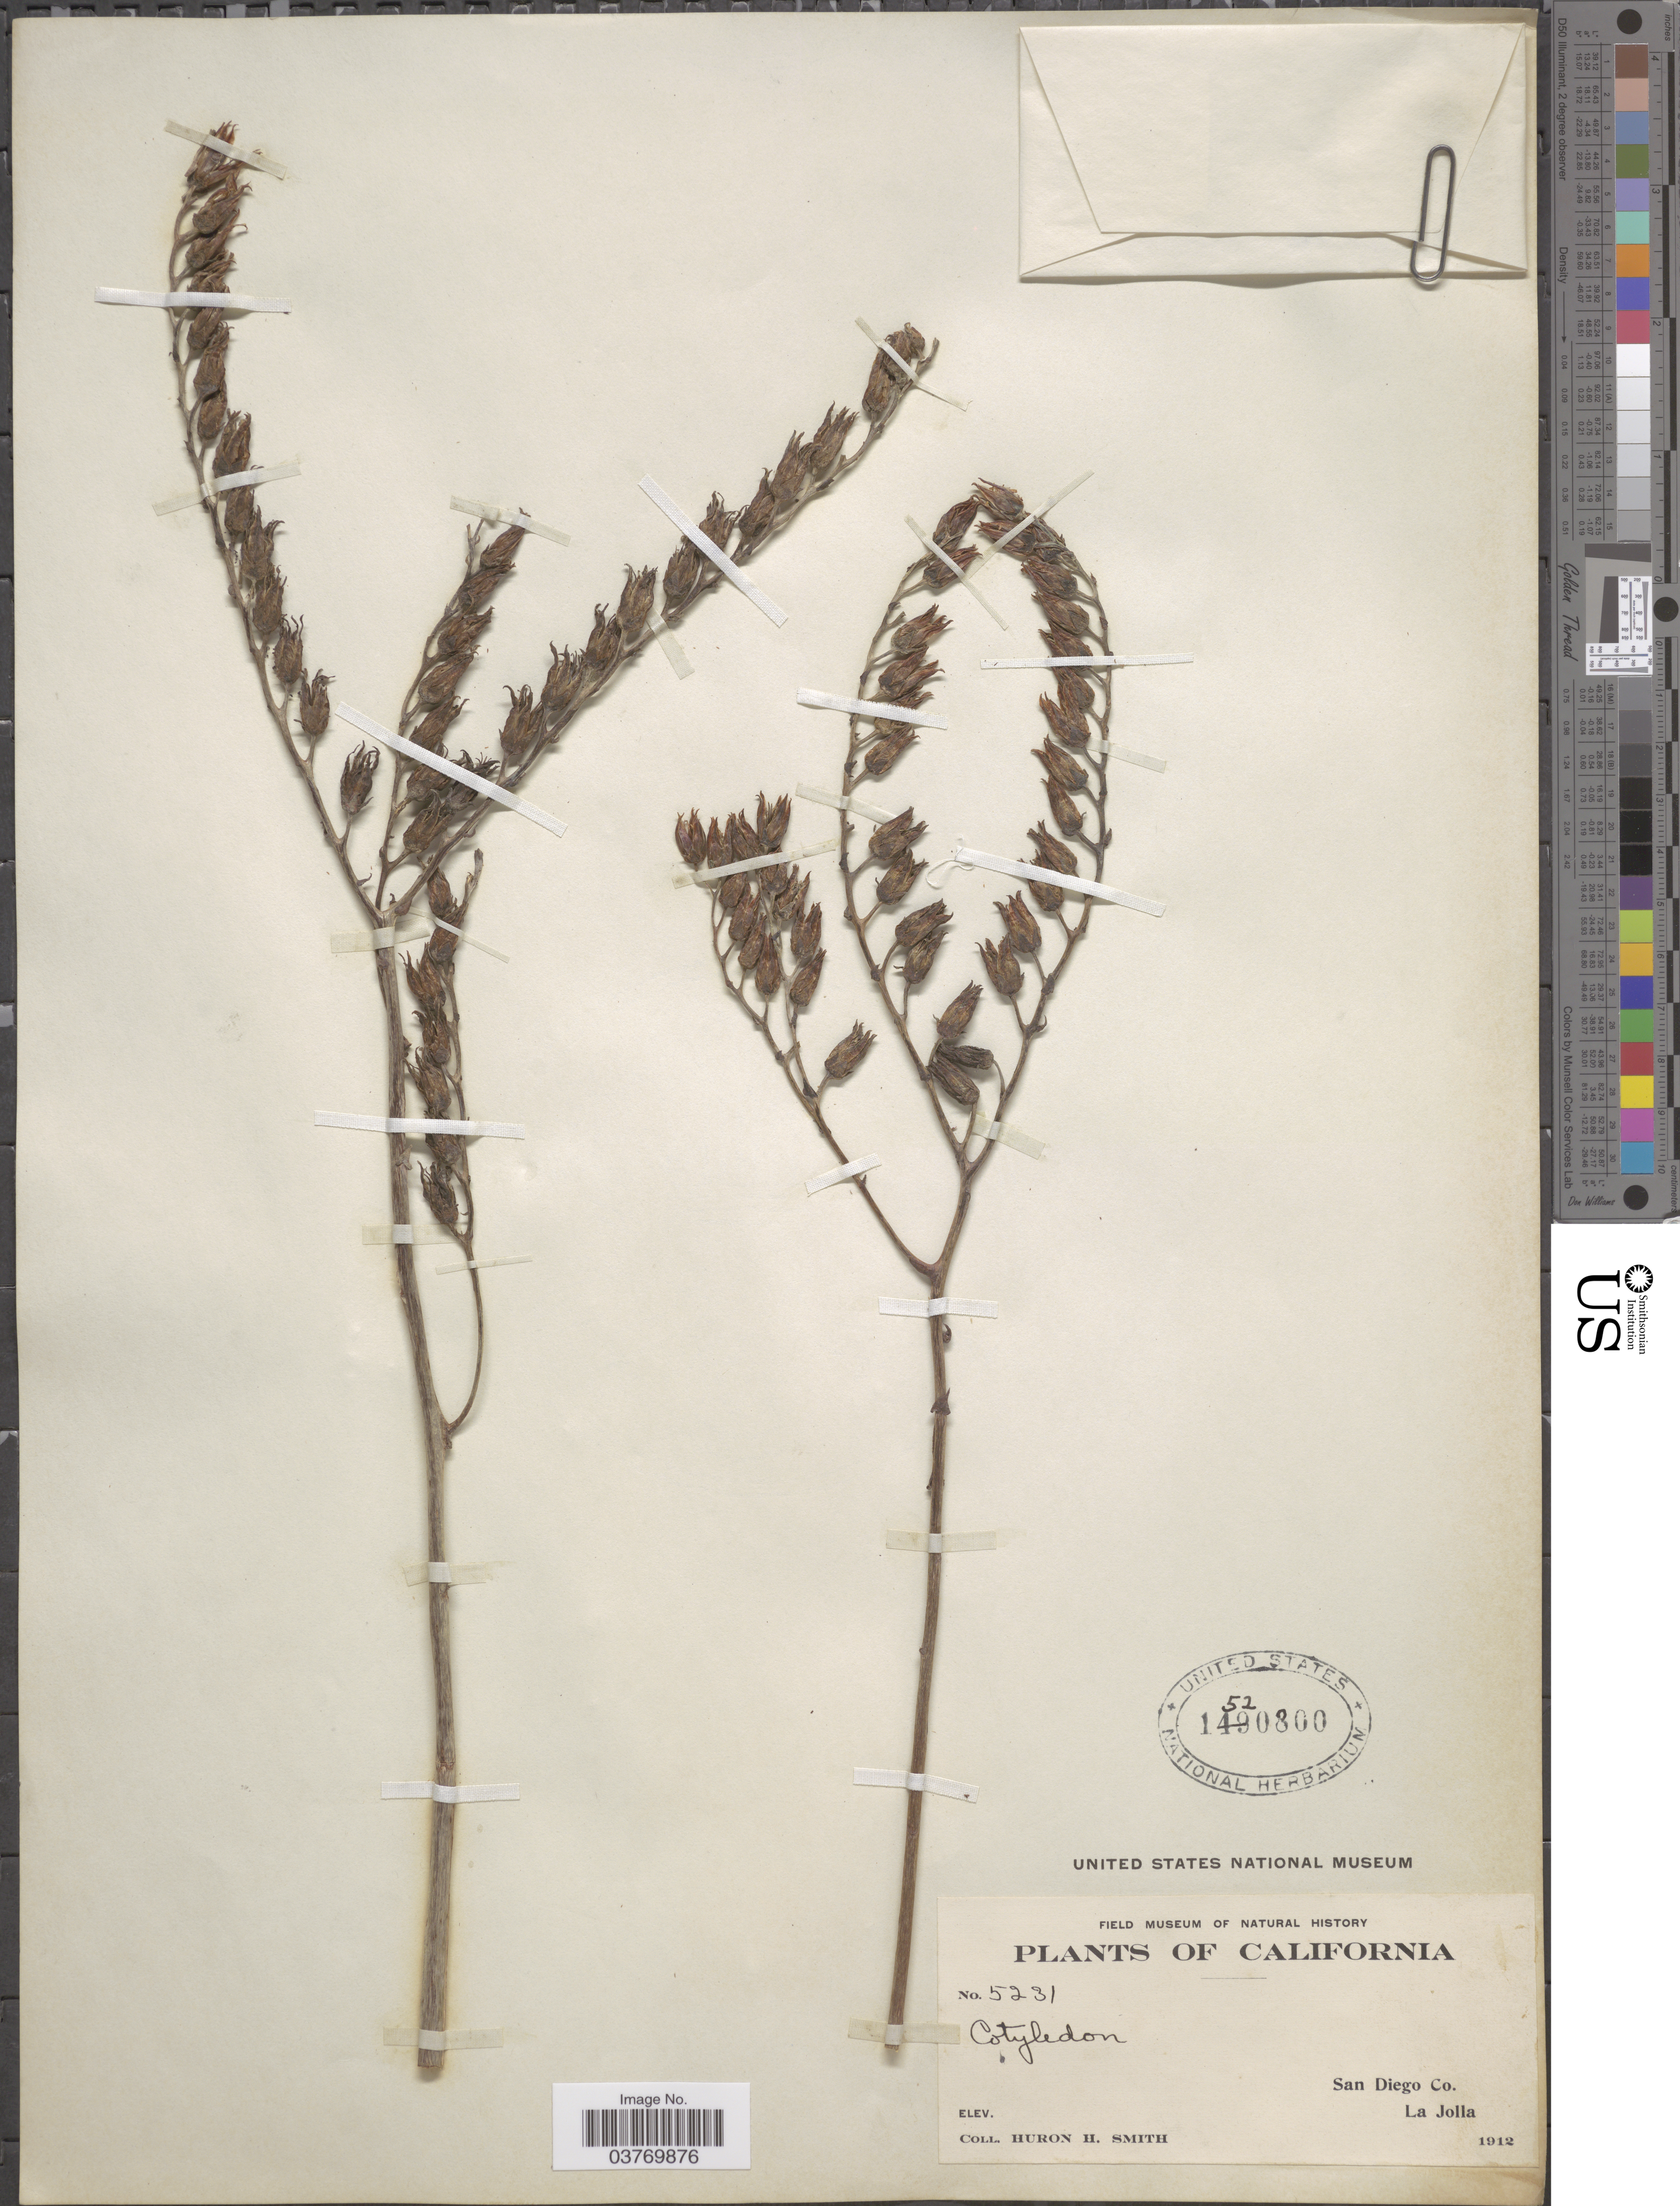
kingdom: Plantae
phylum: Tracheophyta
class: Magnoliopsida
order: Saxifragales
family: Crassulaceae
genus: Dudleya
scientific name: Dudleya sp.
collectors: Huron H. Smith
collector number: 5231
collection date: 1912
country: United States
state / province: California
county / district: San Diego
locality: San Diego Co. La Jolla.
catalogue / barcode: US 1520800